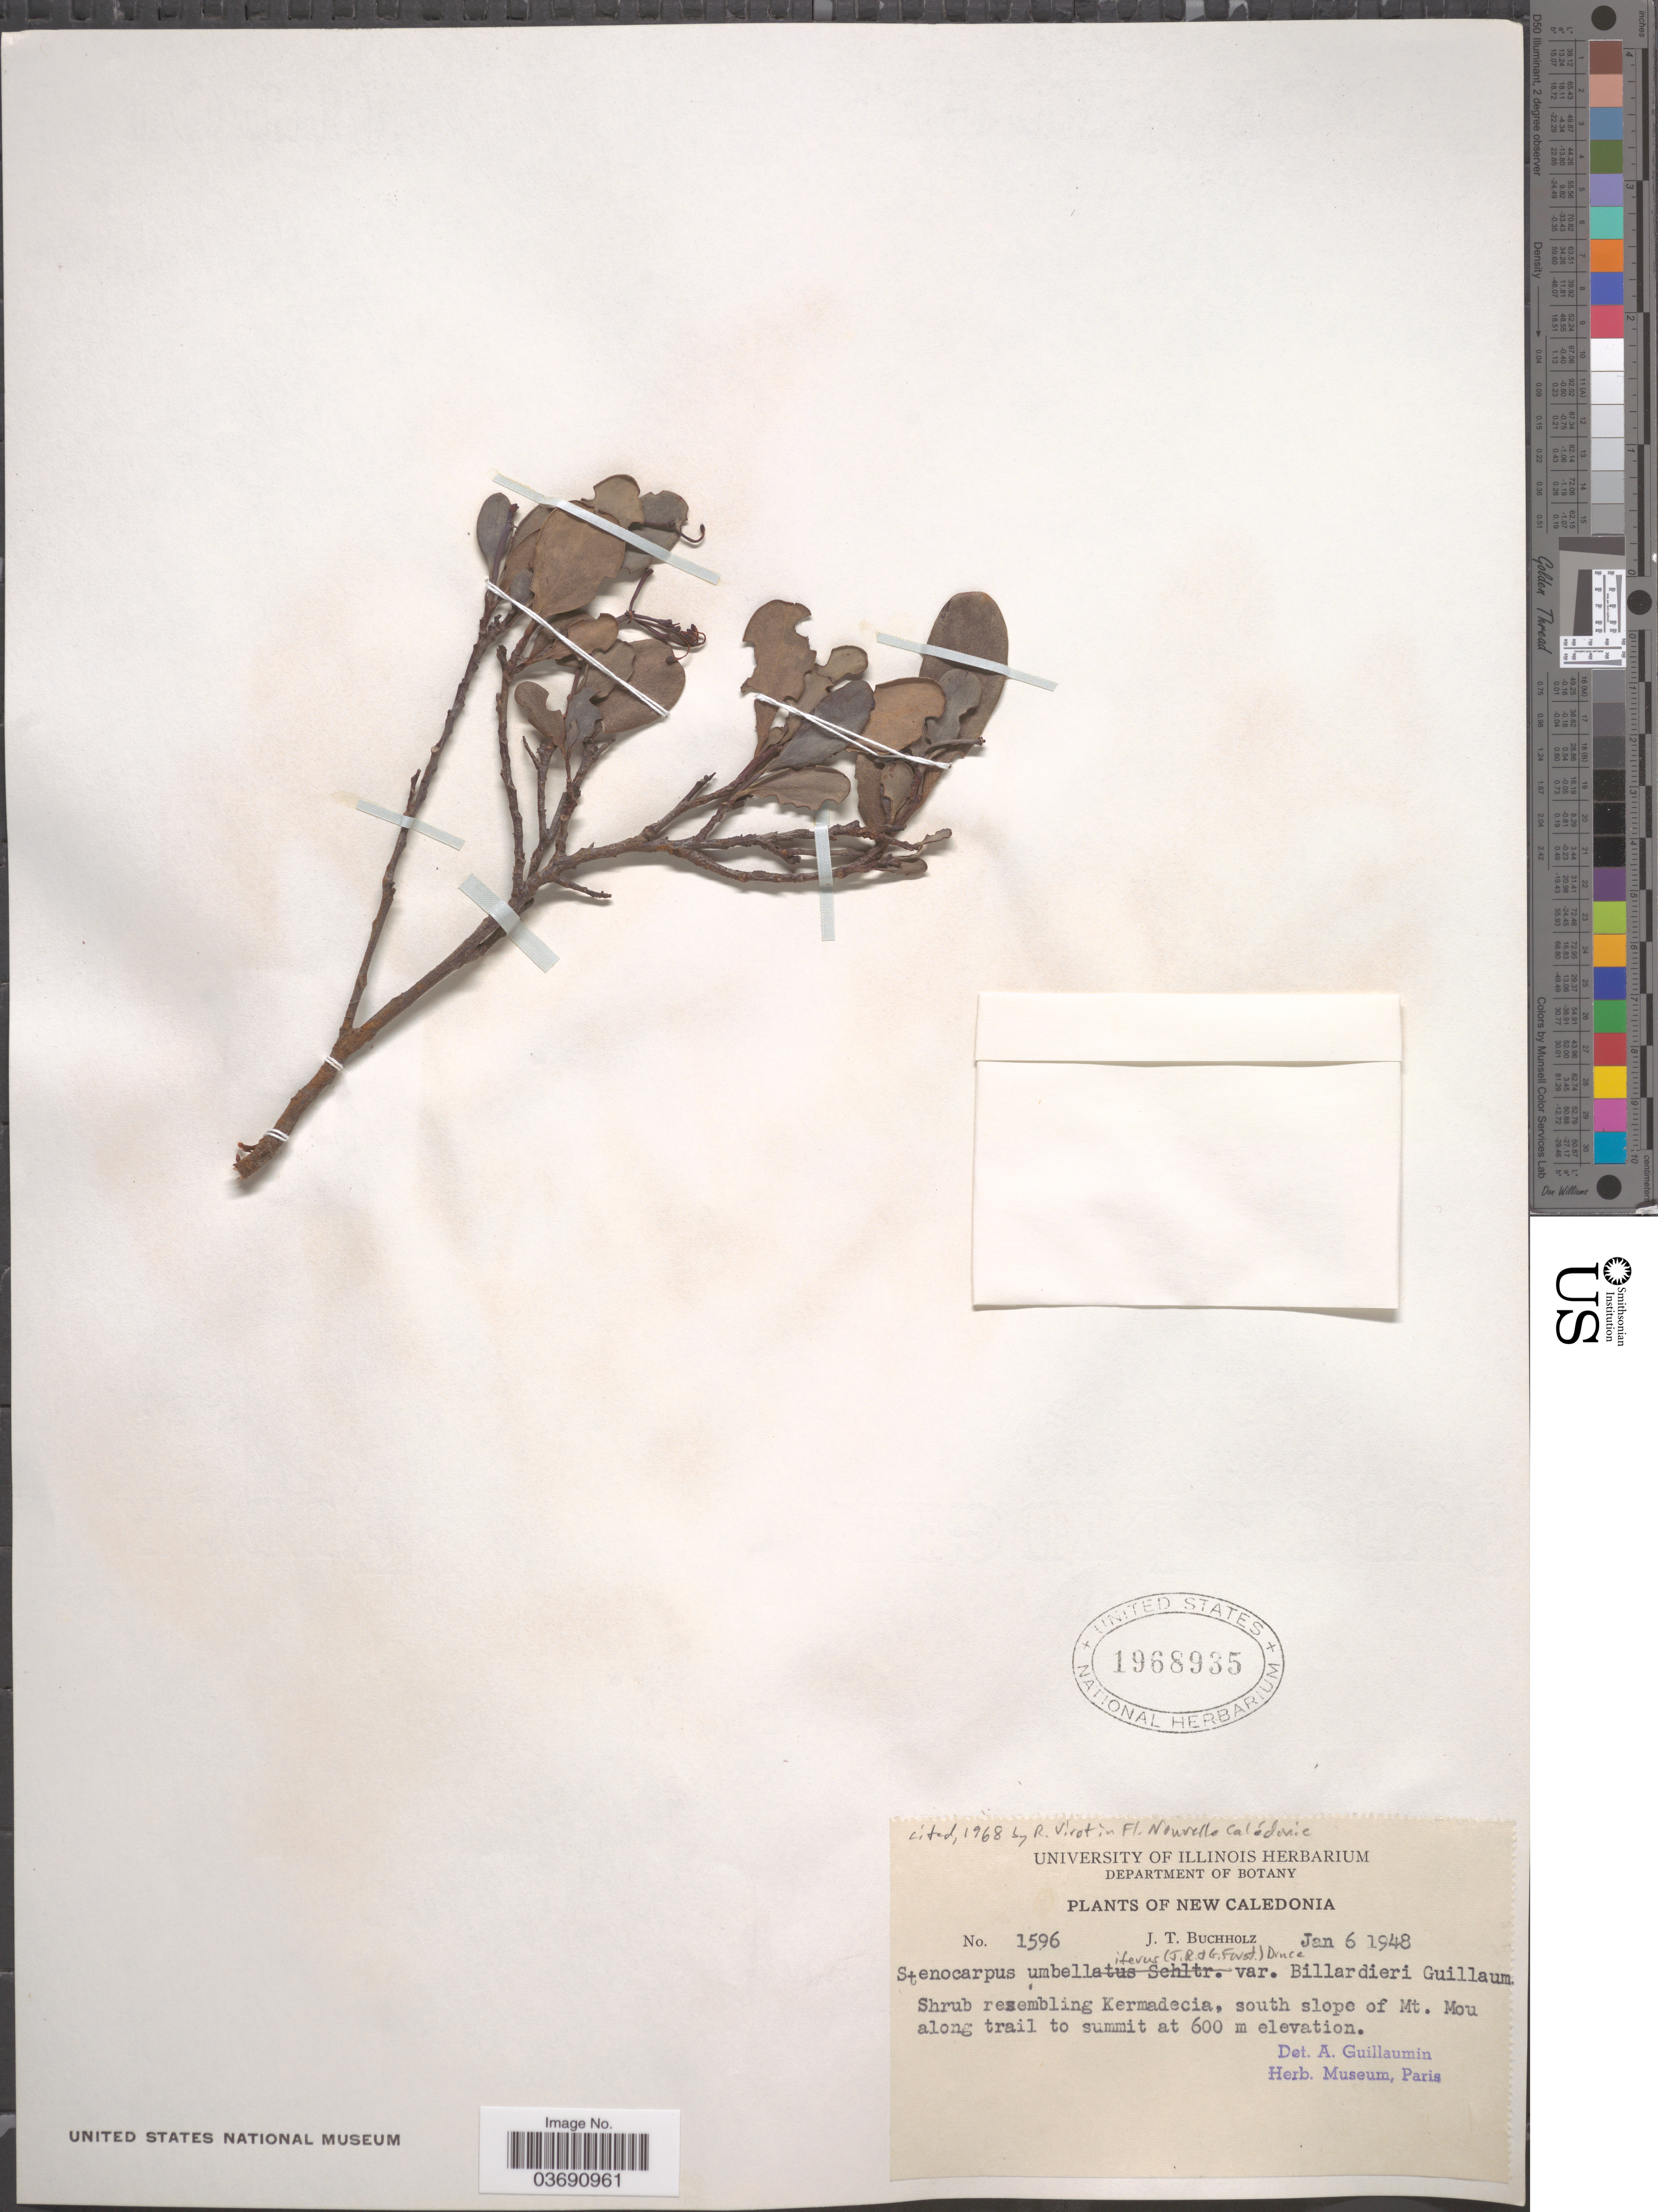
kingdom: Plantae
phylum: Tracheophyta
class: Magnoliopsida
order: Proteales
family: Proteaceae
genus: Stenocarpus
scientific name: Stenocarpus umbellifer var. billardieri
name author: (Brongn. & Gris) Guillaumin ex R. Virot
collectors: J. T. Buchholz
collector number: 1596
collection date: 1948-01-06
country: New Caledonia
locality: South slope of Mt. Mou along trail to summit.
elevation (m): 600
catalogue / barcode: US 1968935